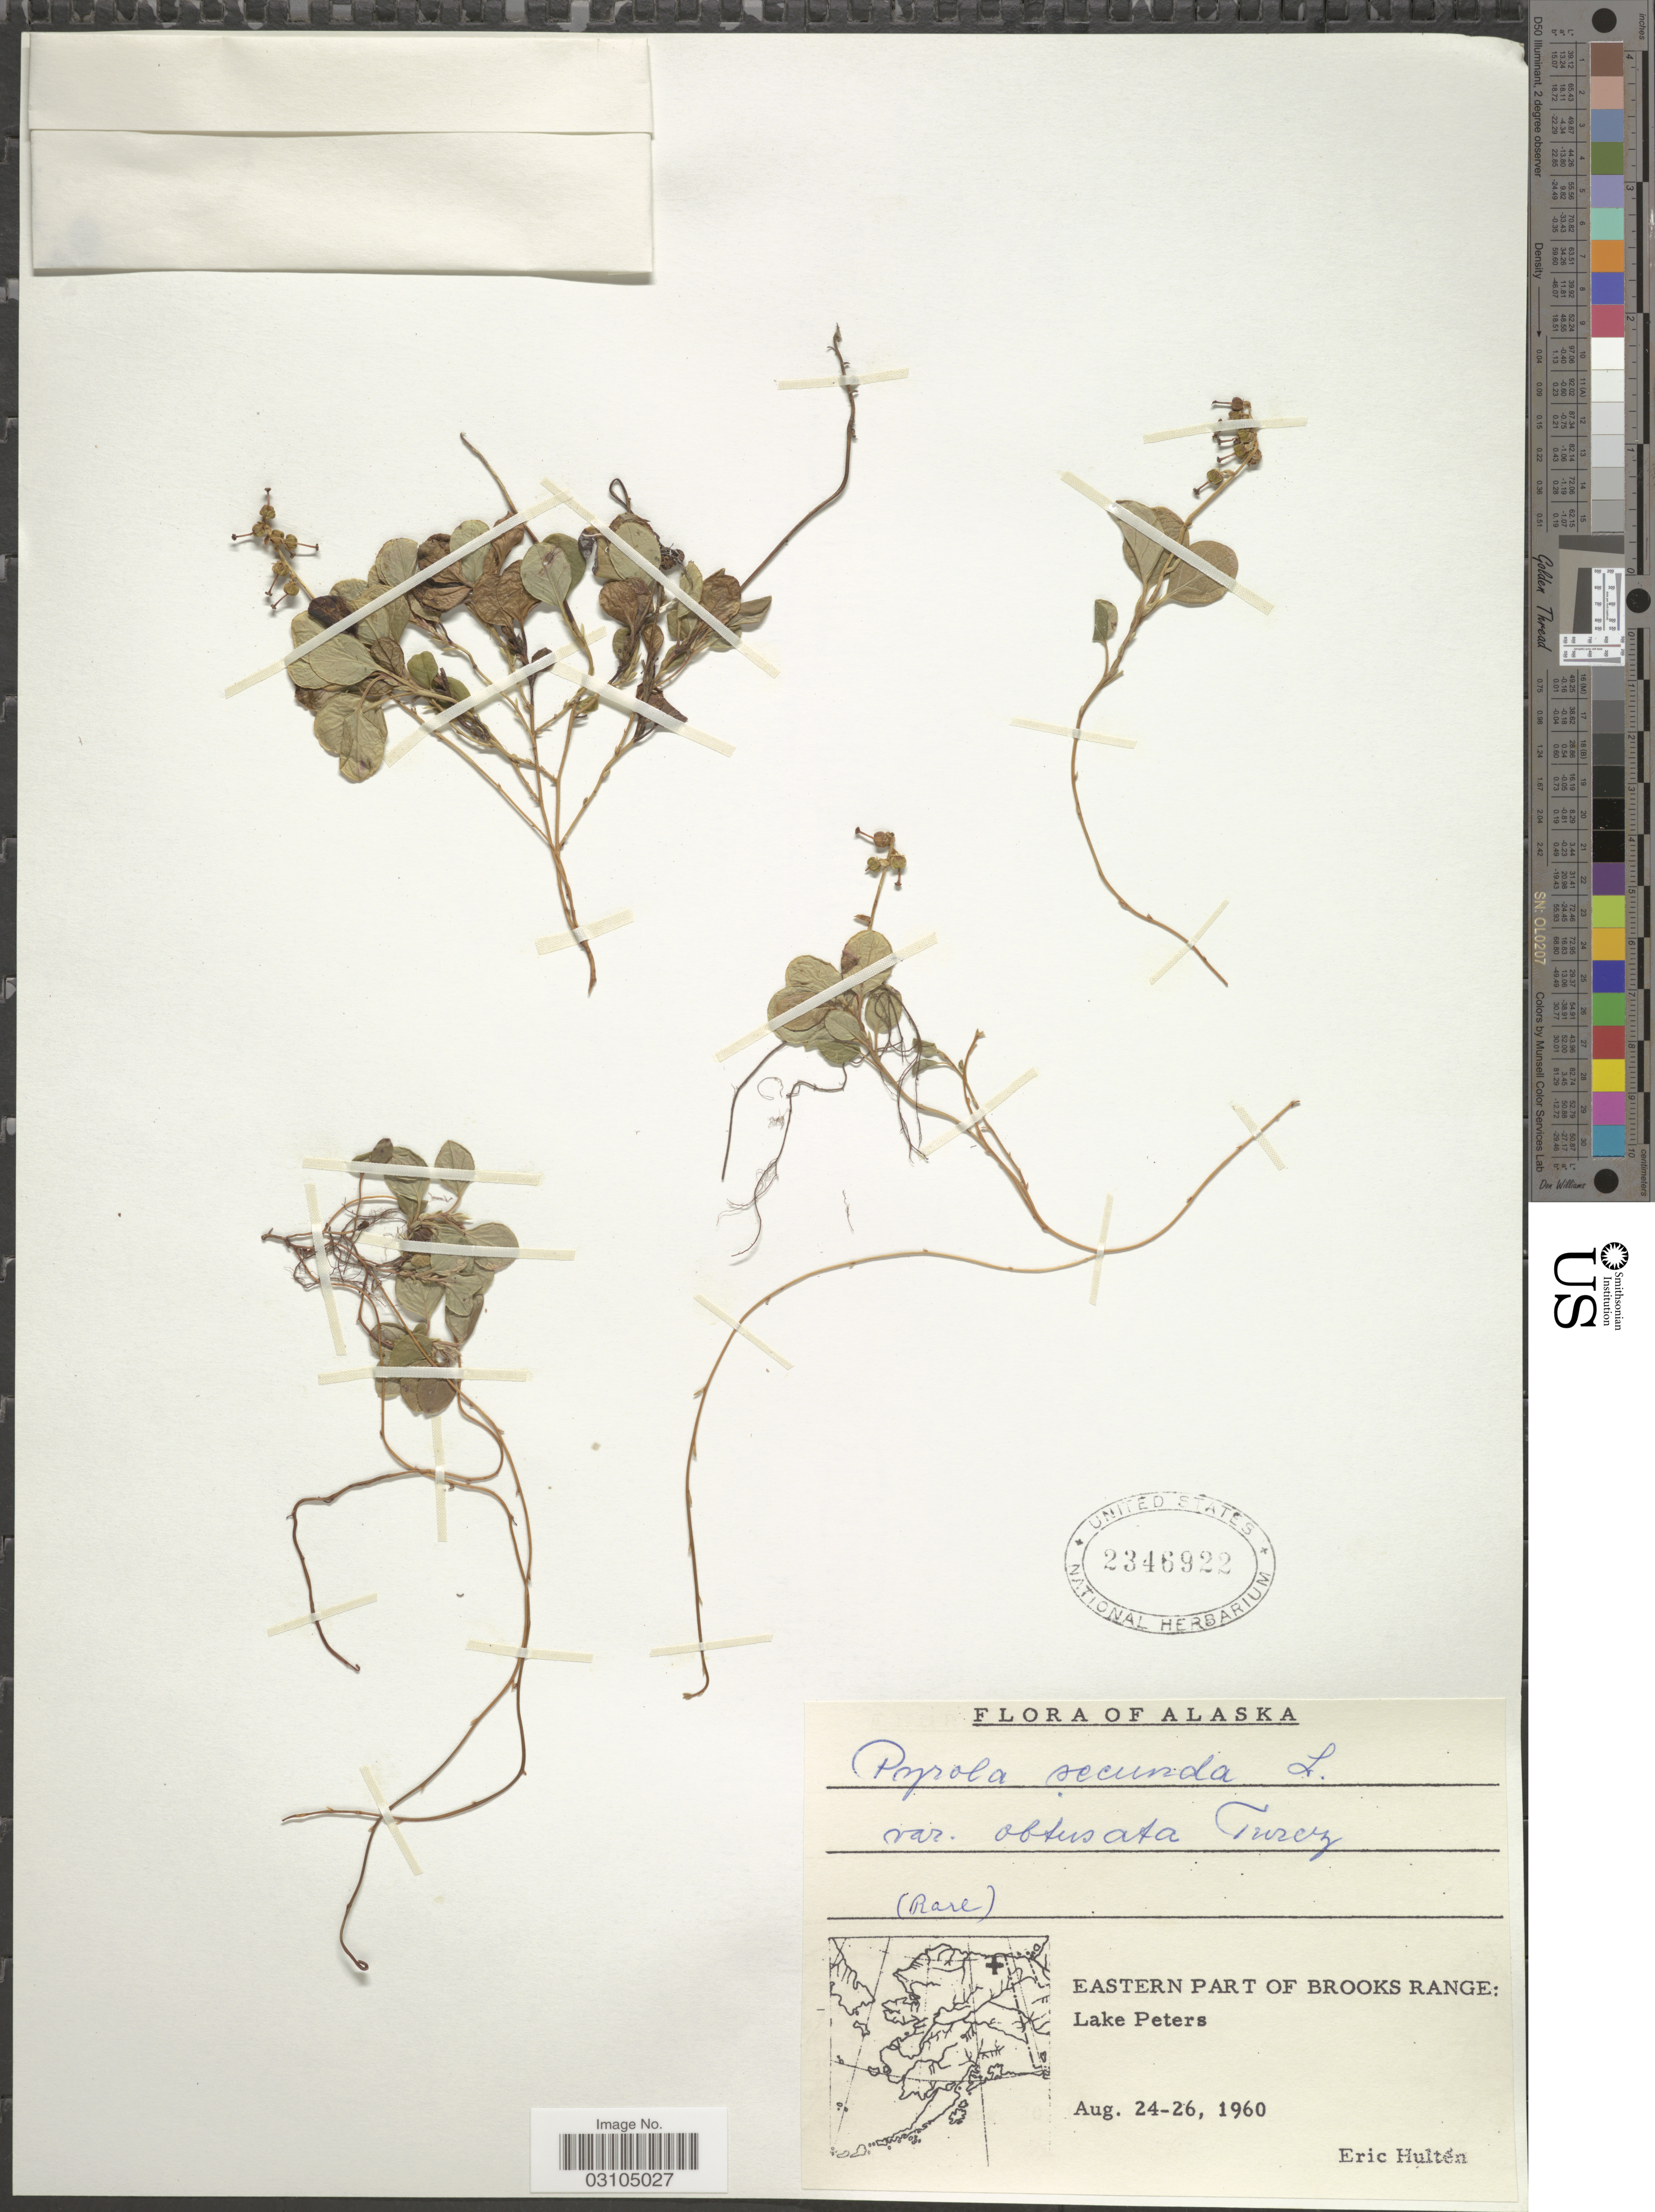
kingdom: Plantae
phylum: Tracheophyta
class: Magnoliopsida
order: Ericales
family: Ericaceae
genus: Orthilia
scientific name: Orthilia secunda var. obtusata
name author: (Turcz.) House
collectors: E. G. Hultén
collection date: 1960-08-24/1960-08-26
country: United States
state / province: Alaska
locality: Eastern Part of Brooks Range: Lake Peters.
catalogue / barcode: US 2346922